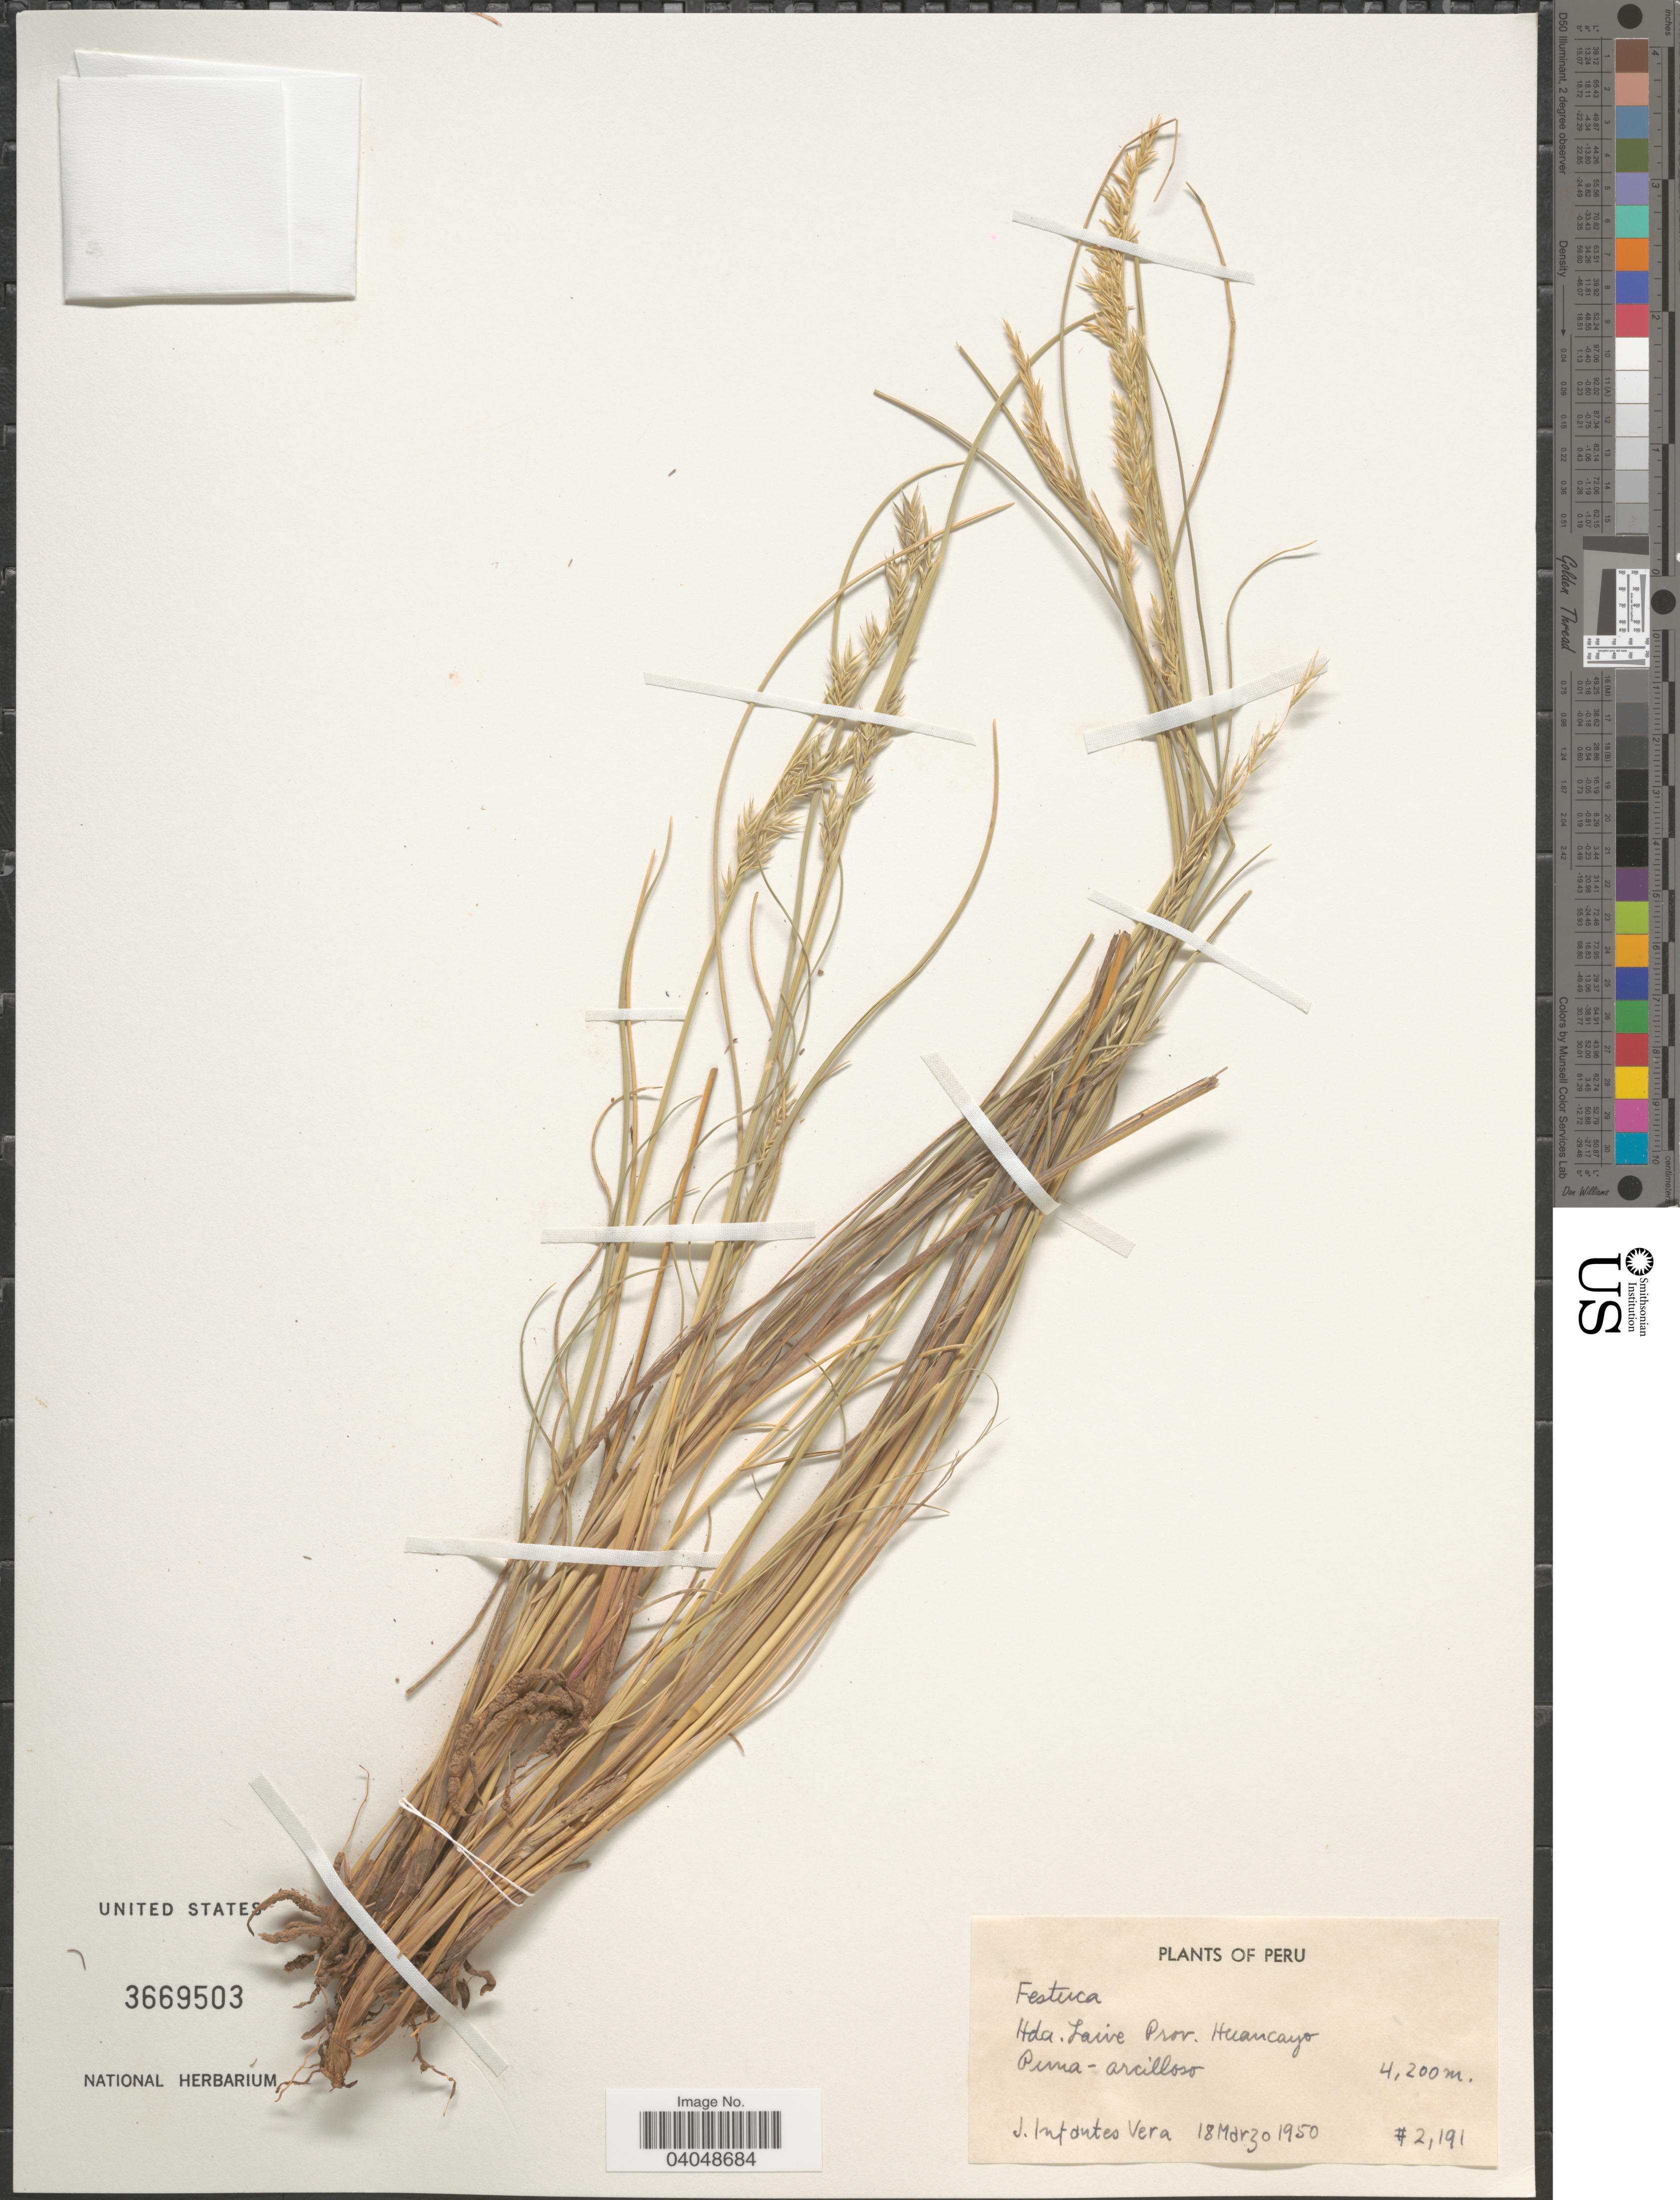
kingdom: Plantae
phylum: Tracheophyta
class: Liliopsida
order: Poales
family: Poaceae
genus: Festuca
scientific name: Festuca sp.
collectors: J. Infantes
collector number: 2191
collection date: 1950-03-18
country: Peru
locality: Hda. Laive Prov. Huancayo.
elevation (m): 4200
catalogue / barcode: US 3669503